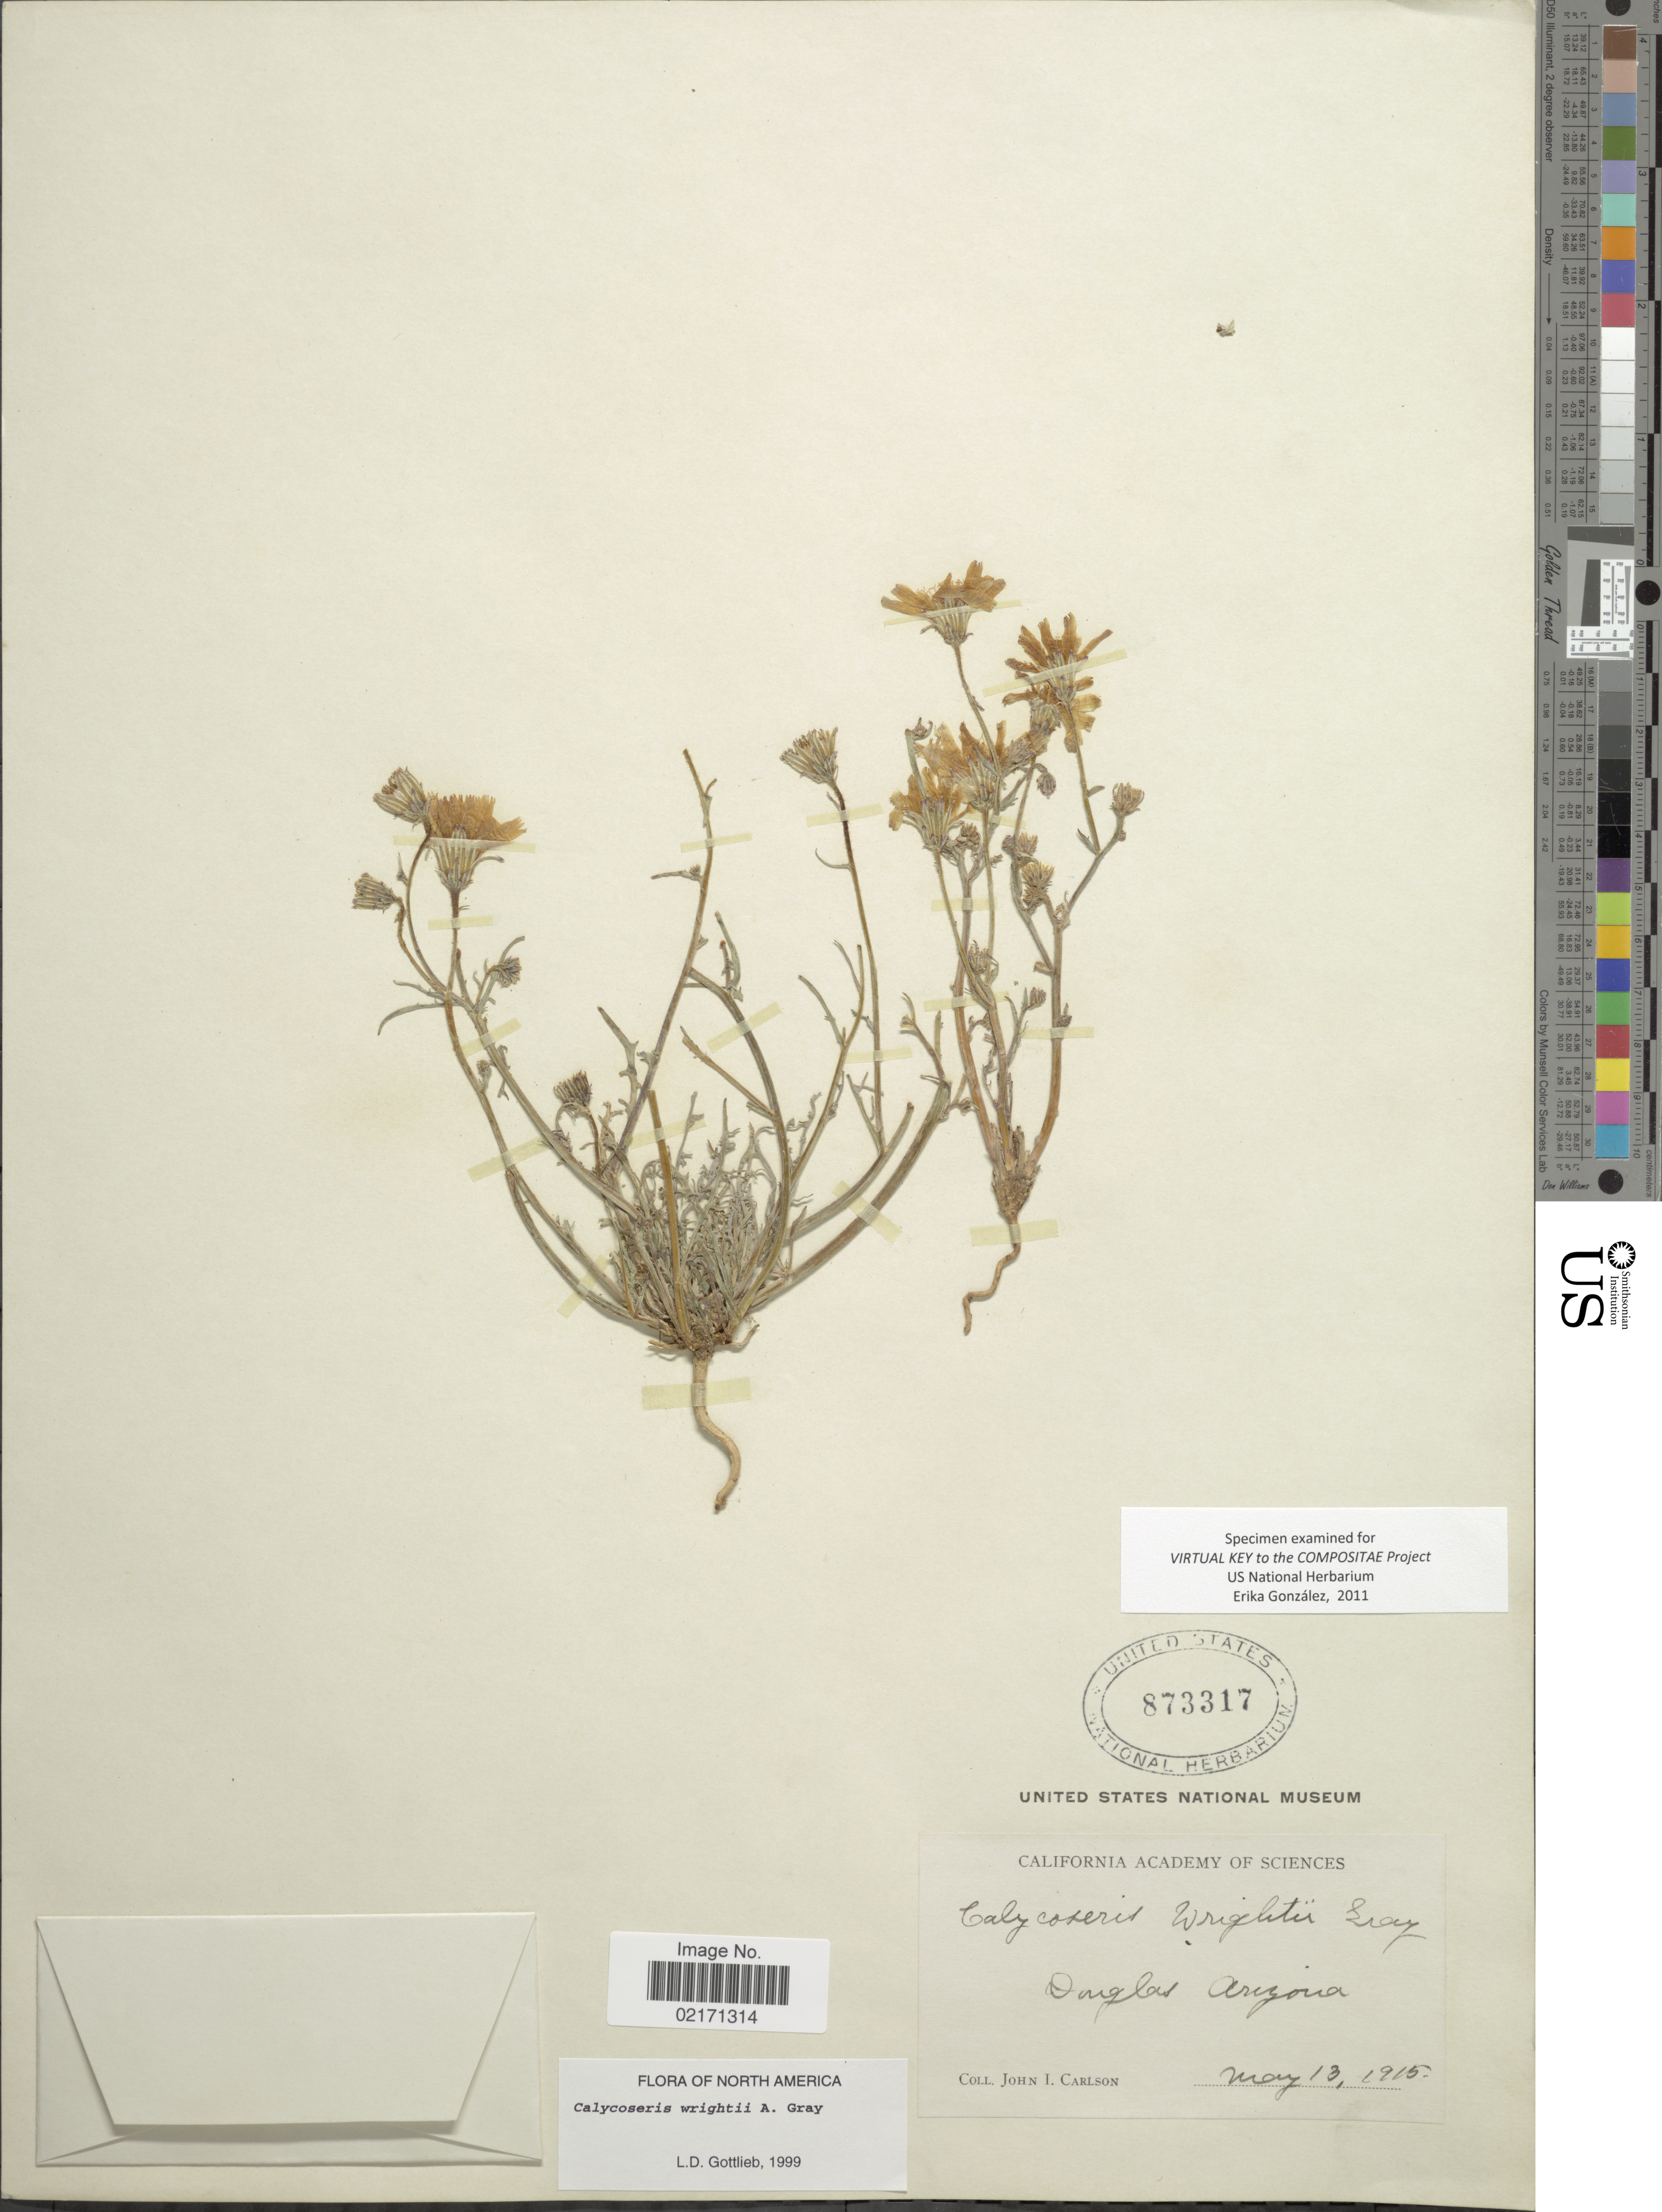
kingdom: Plantae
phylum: Tracheophyta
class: Magnoliopsida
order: Asterales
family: Asteraceae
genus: Calycoseris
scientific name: Calycoseris wrightii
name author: A. Gray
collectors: J. Carlson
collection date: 1915-05-13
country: United States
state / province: Arizona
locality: Douglas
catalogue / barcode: US 873317